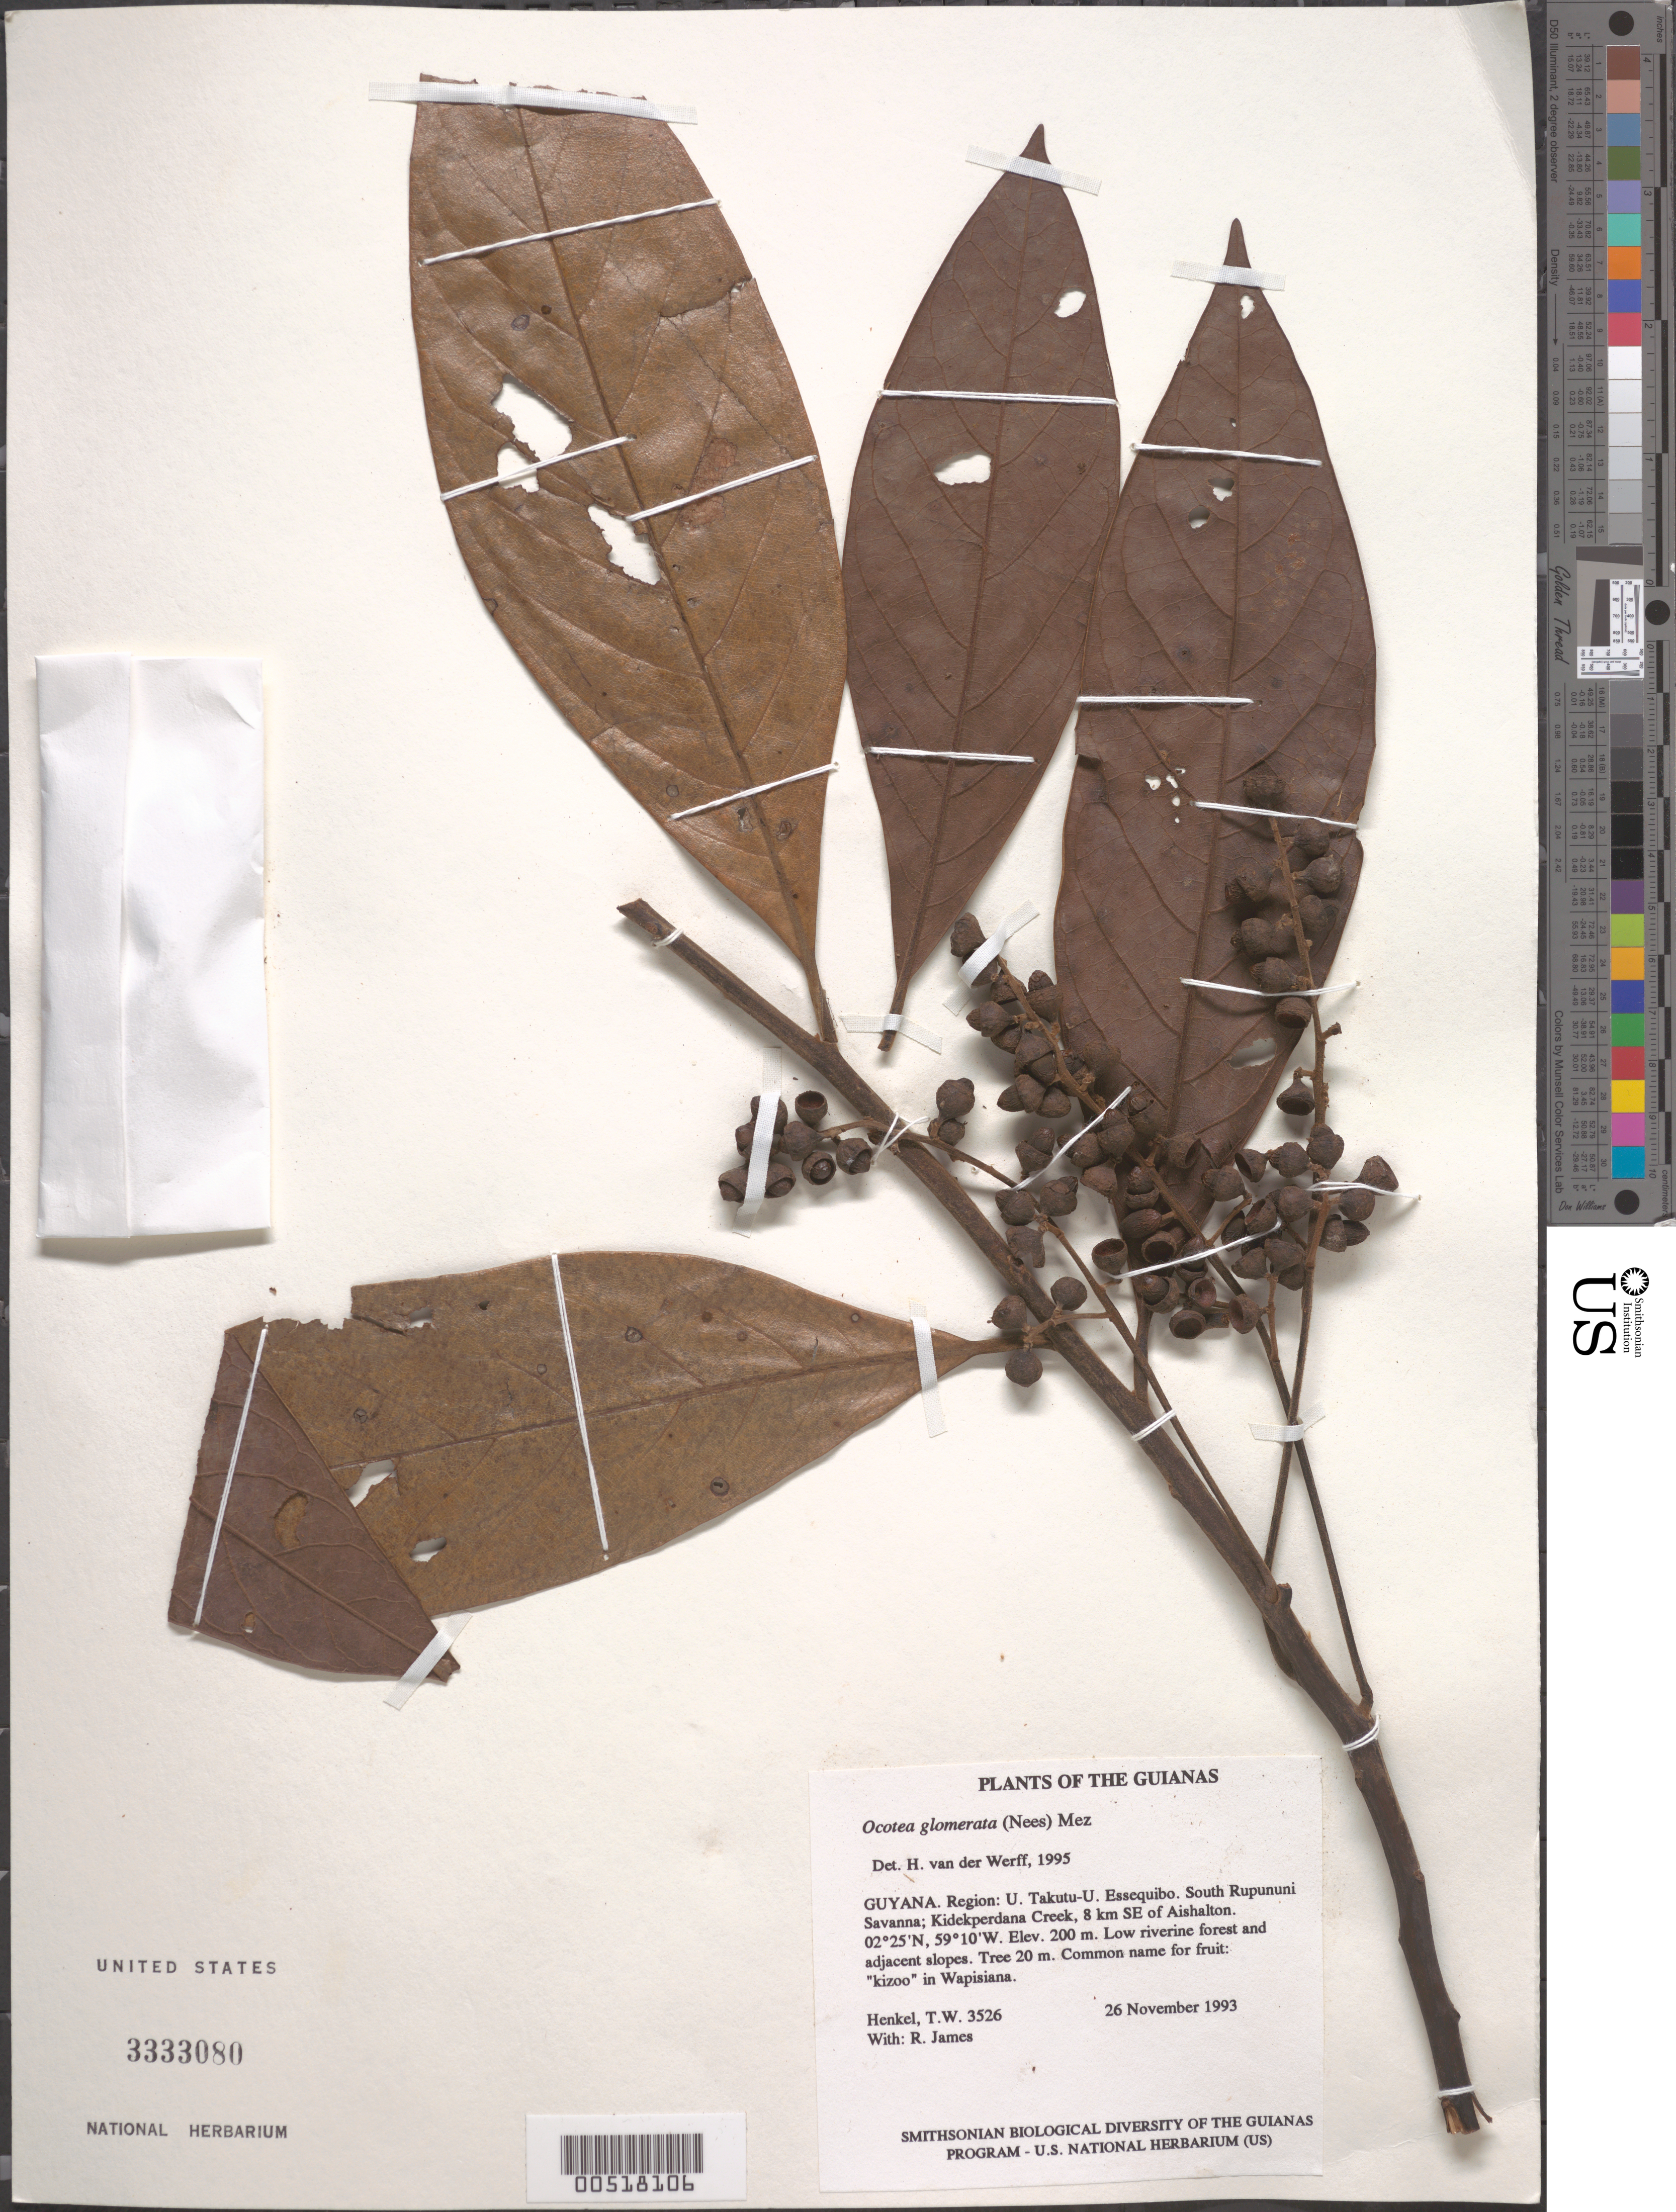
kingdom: Plantae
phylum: Tracheophyta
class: Magnoliopsida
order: Laurales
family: Lauraceae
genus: Ocotea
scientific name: Ocotea glomerata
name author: (Nees) Mez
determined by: van der Werff, H., (MO), Missouri Botanical Garden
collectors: T. Henkel & R. James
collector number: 3526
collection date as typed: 26 November 1993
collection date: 1993-11-26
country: Guyana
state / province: U. Takutu-U. Essequibo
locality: South Rupununi Savanna; Kidekperdana Creek, 8 km SE of Aishalton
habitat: Low riverine forest and adjacent slopes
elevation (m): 200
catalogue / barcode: US 3333080